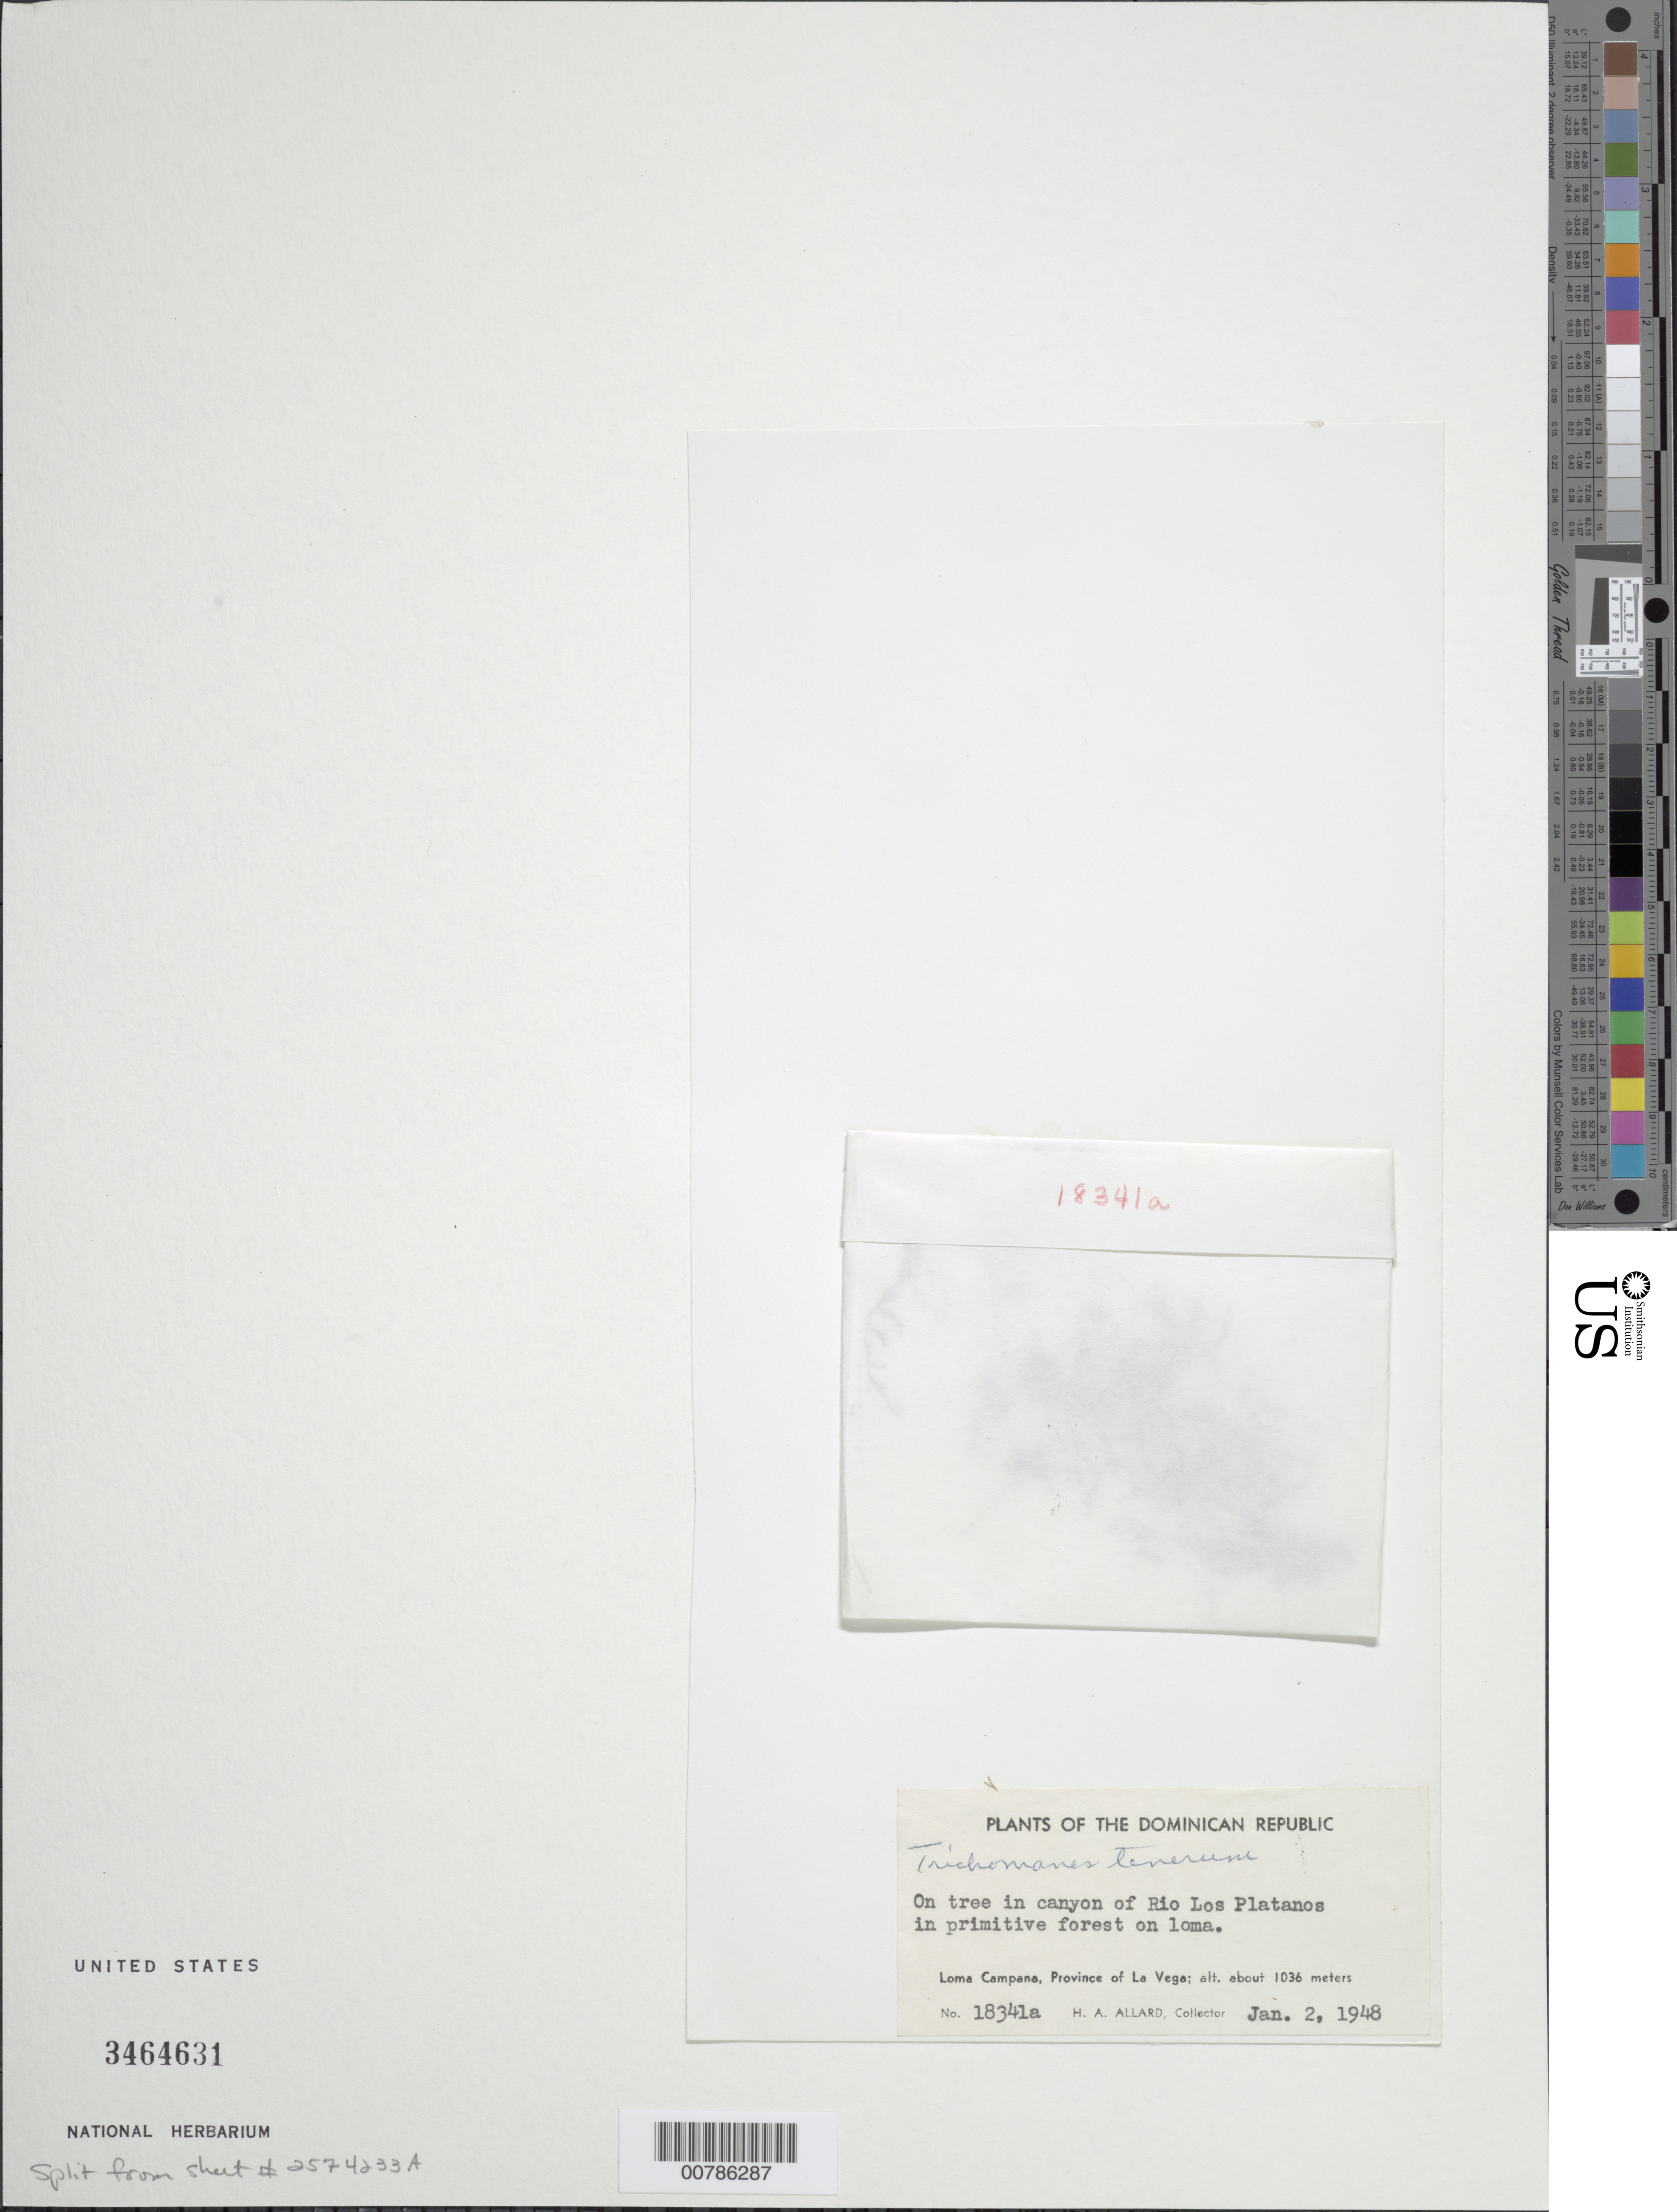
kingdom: Plantae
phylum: Tracheophyta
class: Polypodiopsida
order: Hymenophyllales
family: Hymenophyllaceae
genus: Polyphlebium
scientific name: Polyphlebium angustatum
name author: (Carmich.) Ebihara & Dubuisson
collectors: H. A. Allard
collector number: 18341a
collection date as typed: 02 Jan 1948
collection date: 1948-01-02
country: Dominican Republic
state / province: La Vega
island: Hispaniola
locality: Loma Campana; Río Los Platanos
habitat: In primitive forest on loma; on tree in canyon of río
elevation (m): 1036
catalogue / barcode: US 3464631